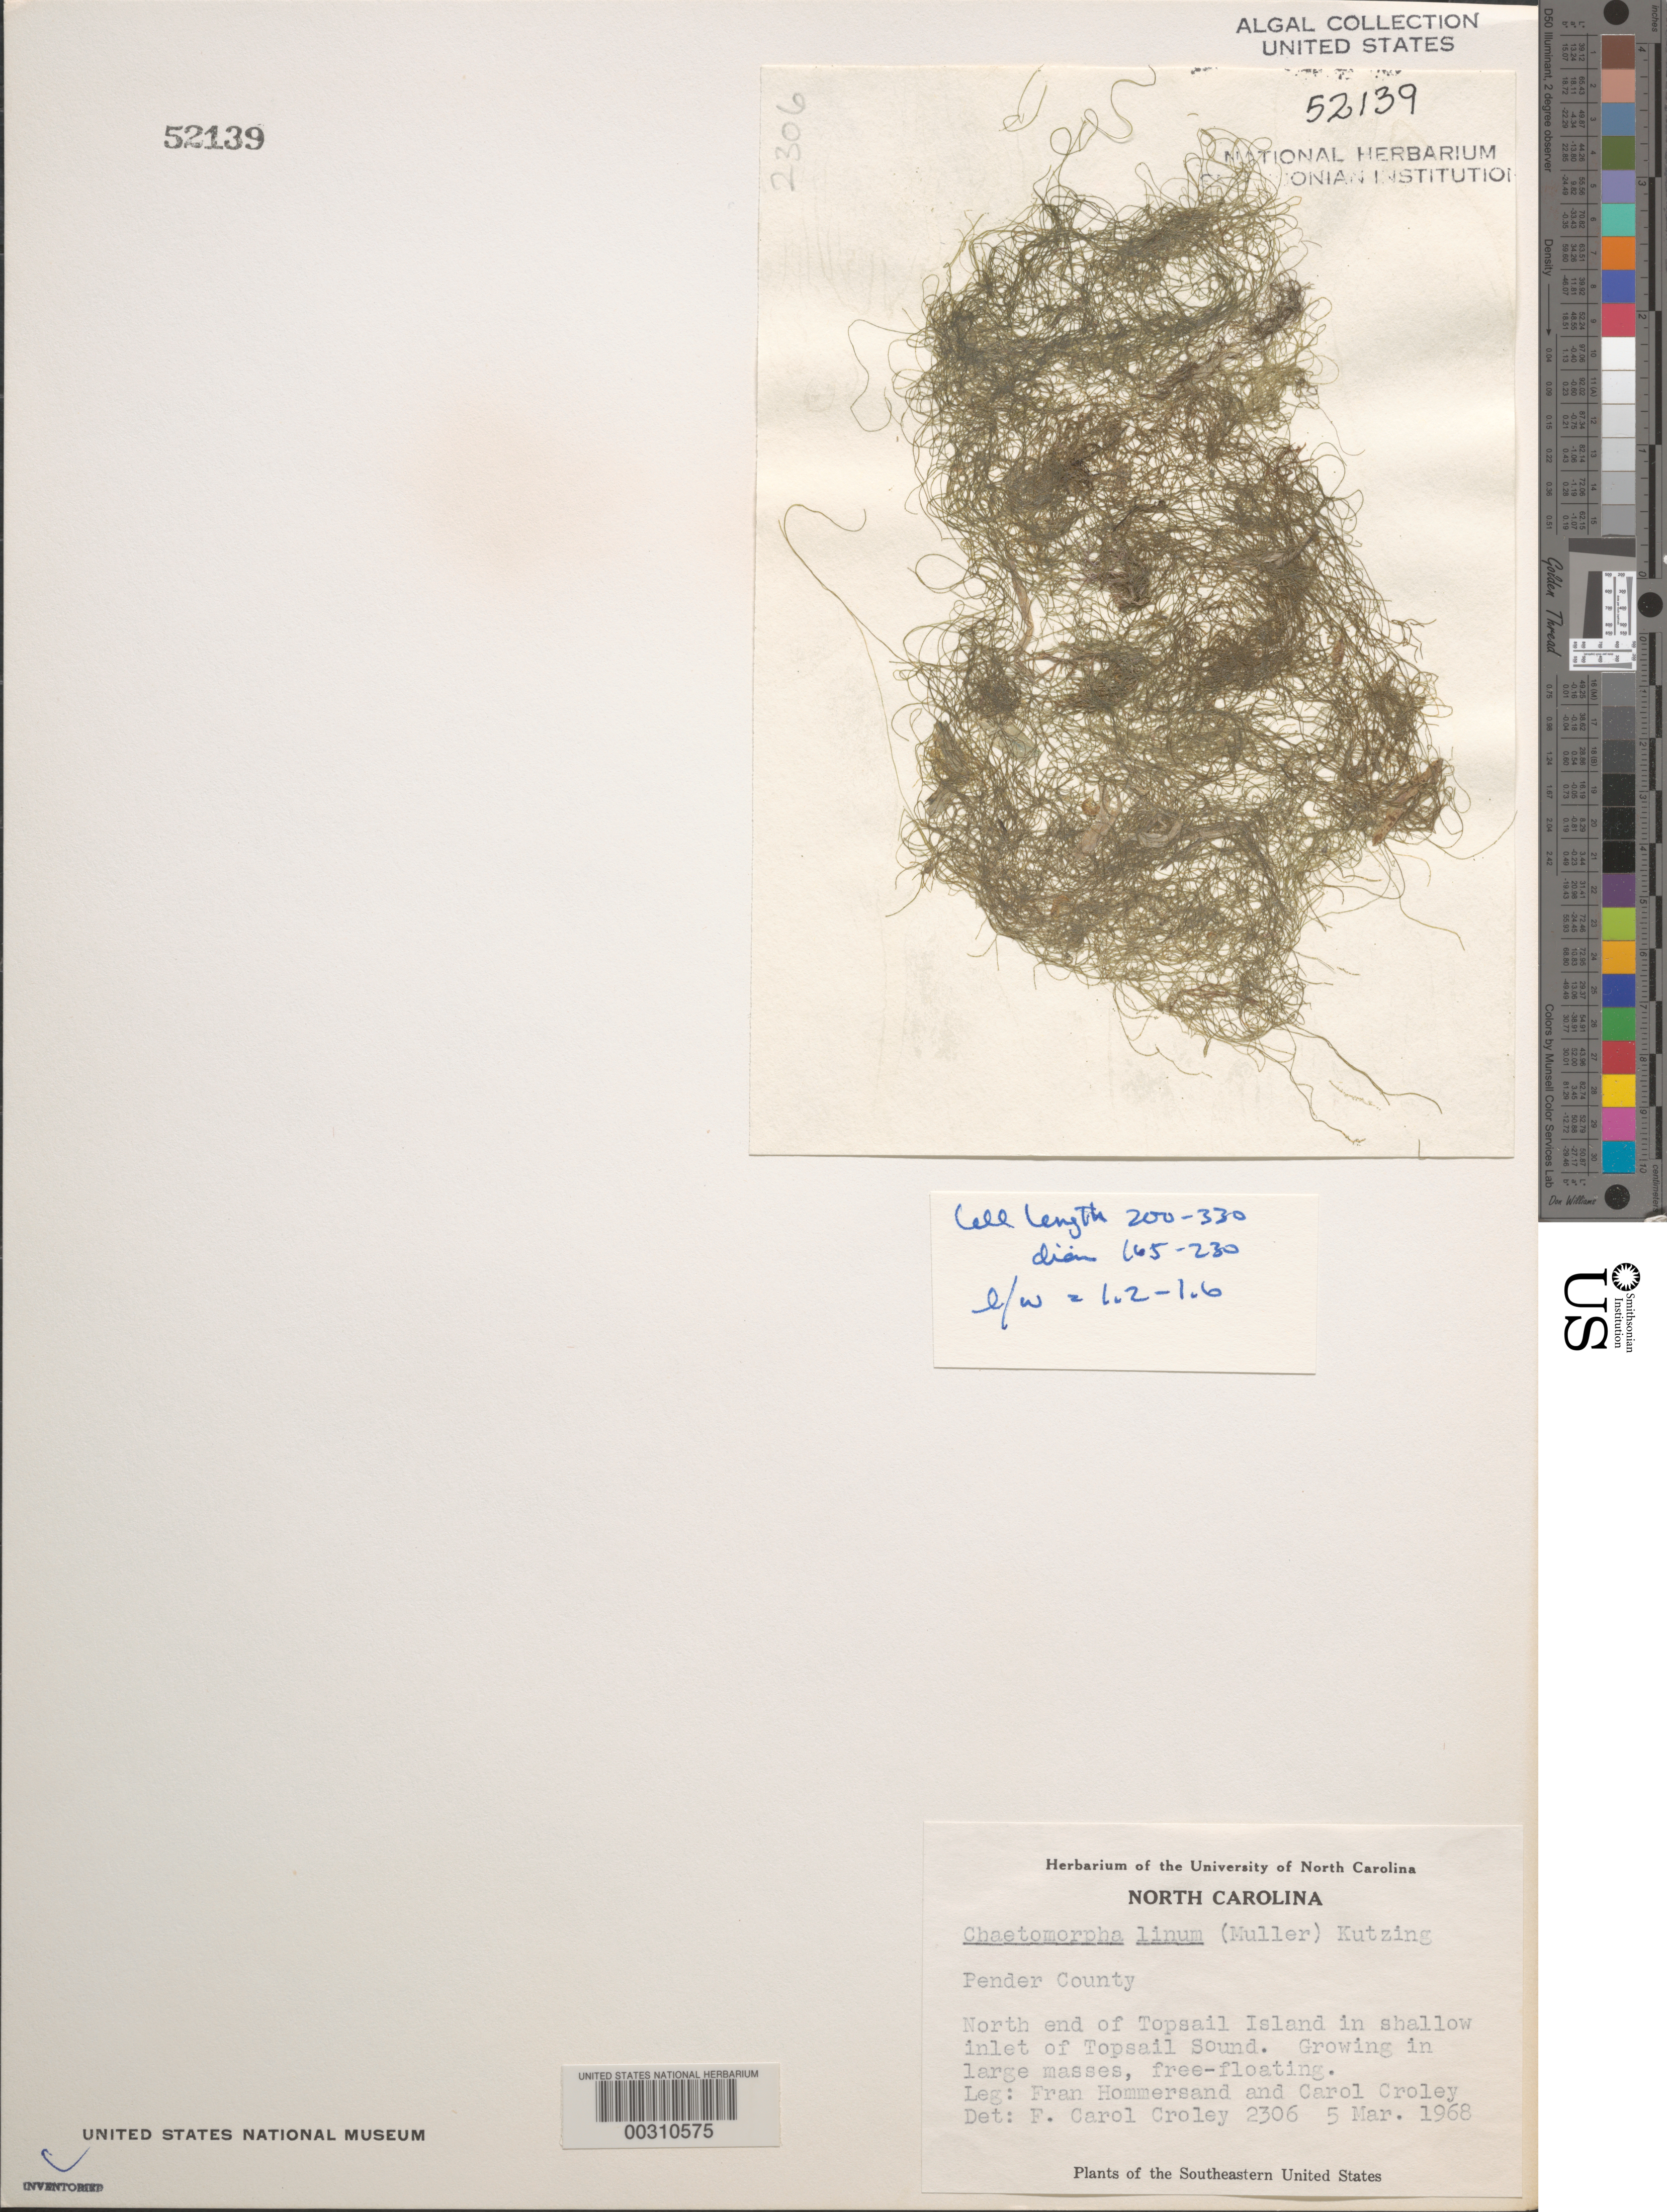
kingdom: Plantae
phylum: Chlorophyta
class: Ulvophyceae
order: Cladophorales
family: Cladophoraceae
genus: Chaetomorpha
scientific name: Chaetomorpha linum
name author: (O.F. Muell.) Kütz.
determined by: Croley, F. C.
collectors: F. Hommersand & F. C. Croley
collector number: FCC 2306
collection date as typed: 05 Mar 1968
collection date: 1968-03-05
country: United States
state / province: North Carolina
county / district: Pender County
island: Topsail Island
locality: Topsail Sound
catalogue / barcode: US 52139